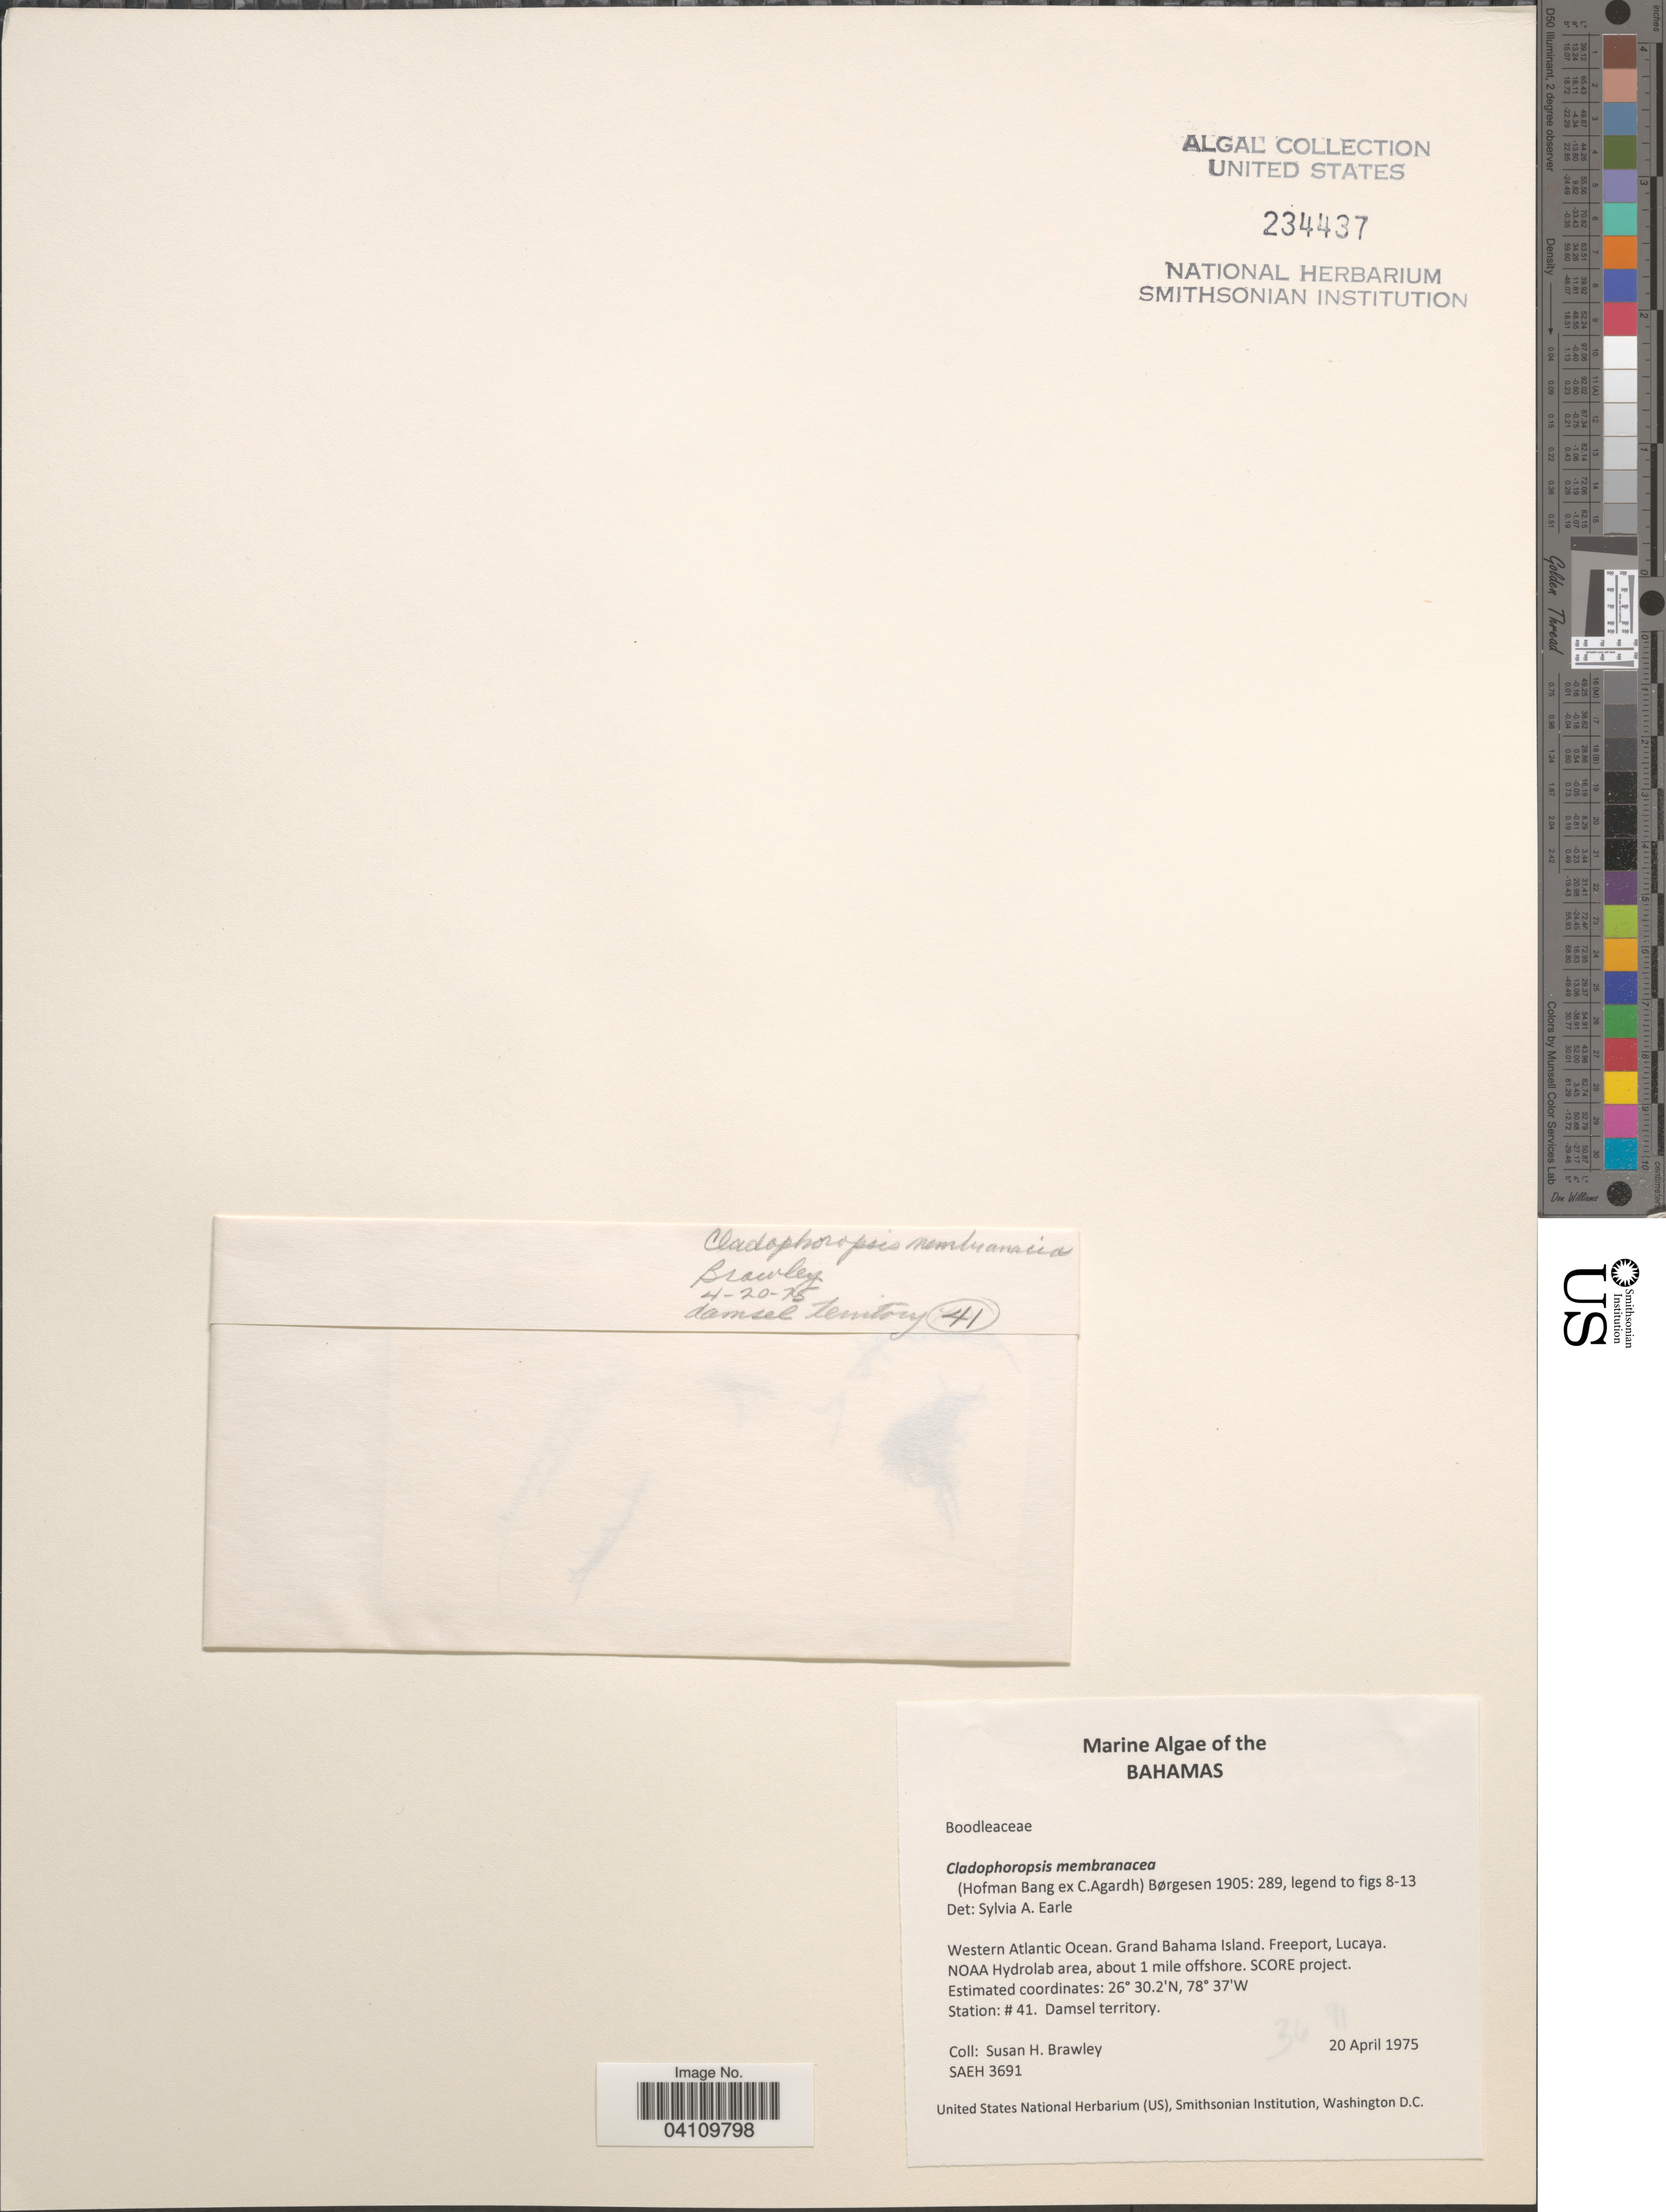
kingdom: Plantae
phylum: Chlorophyta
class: Ulvophyceae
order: Siphonocladales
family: Boodleaceae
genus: Cladophoropsis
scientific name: Cladophoropsis membranacea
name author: (Hofman-Bang) Børgesen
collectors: S. Brawley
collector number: SAEH 3691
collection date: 1975-04-20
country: Bahamas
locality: Western Atlantic Ocean. Grand Bahama Island. Freeport, Lucaya. NOAA Hydrolab area, about 1 mile offshore. SCORE project. Station: # 41.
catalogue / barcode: US 234437